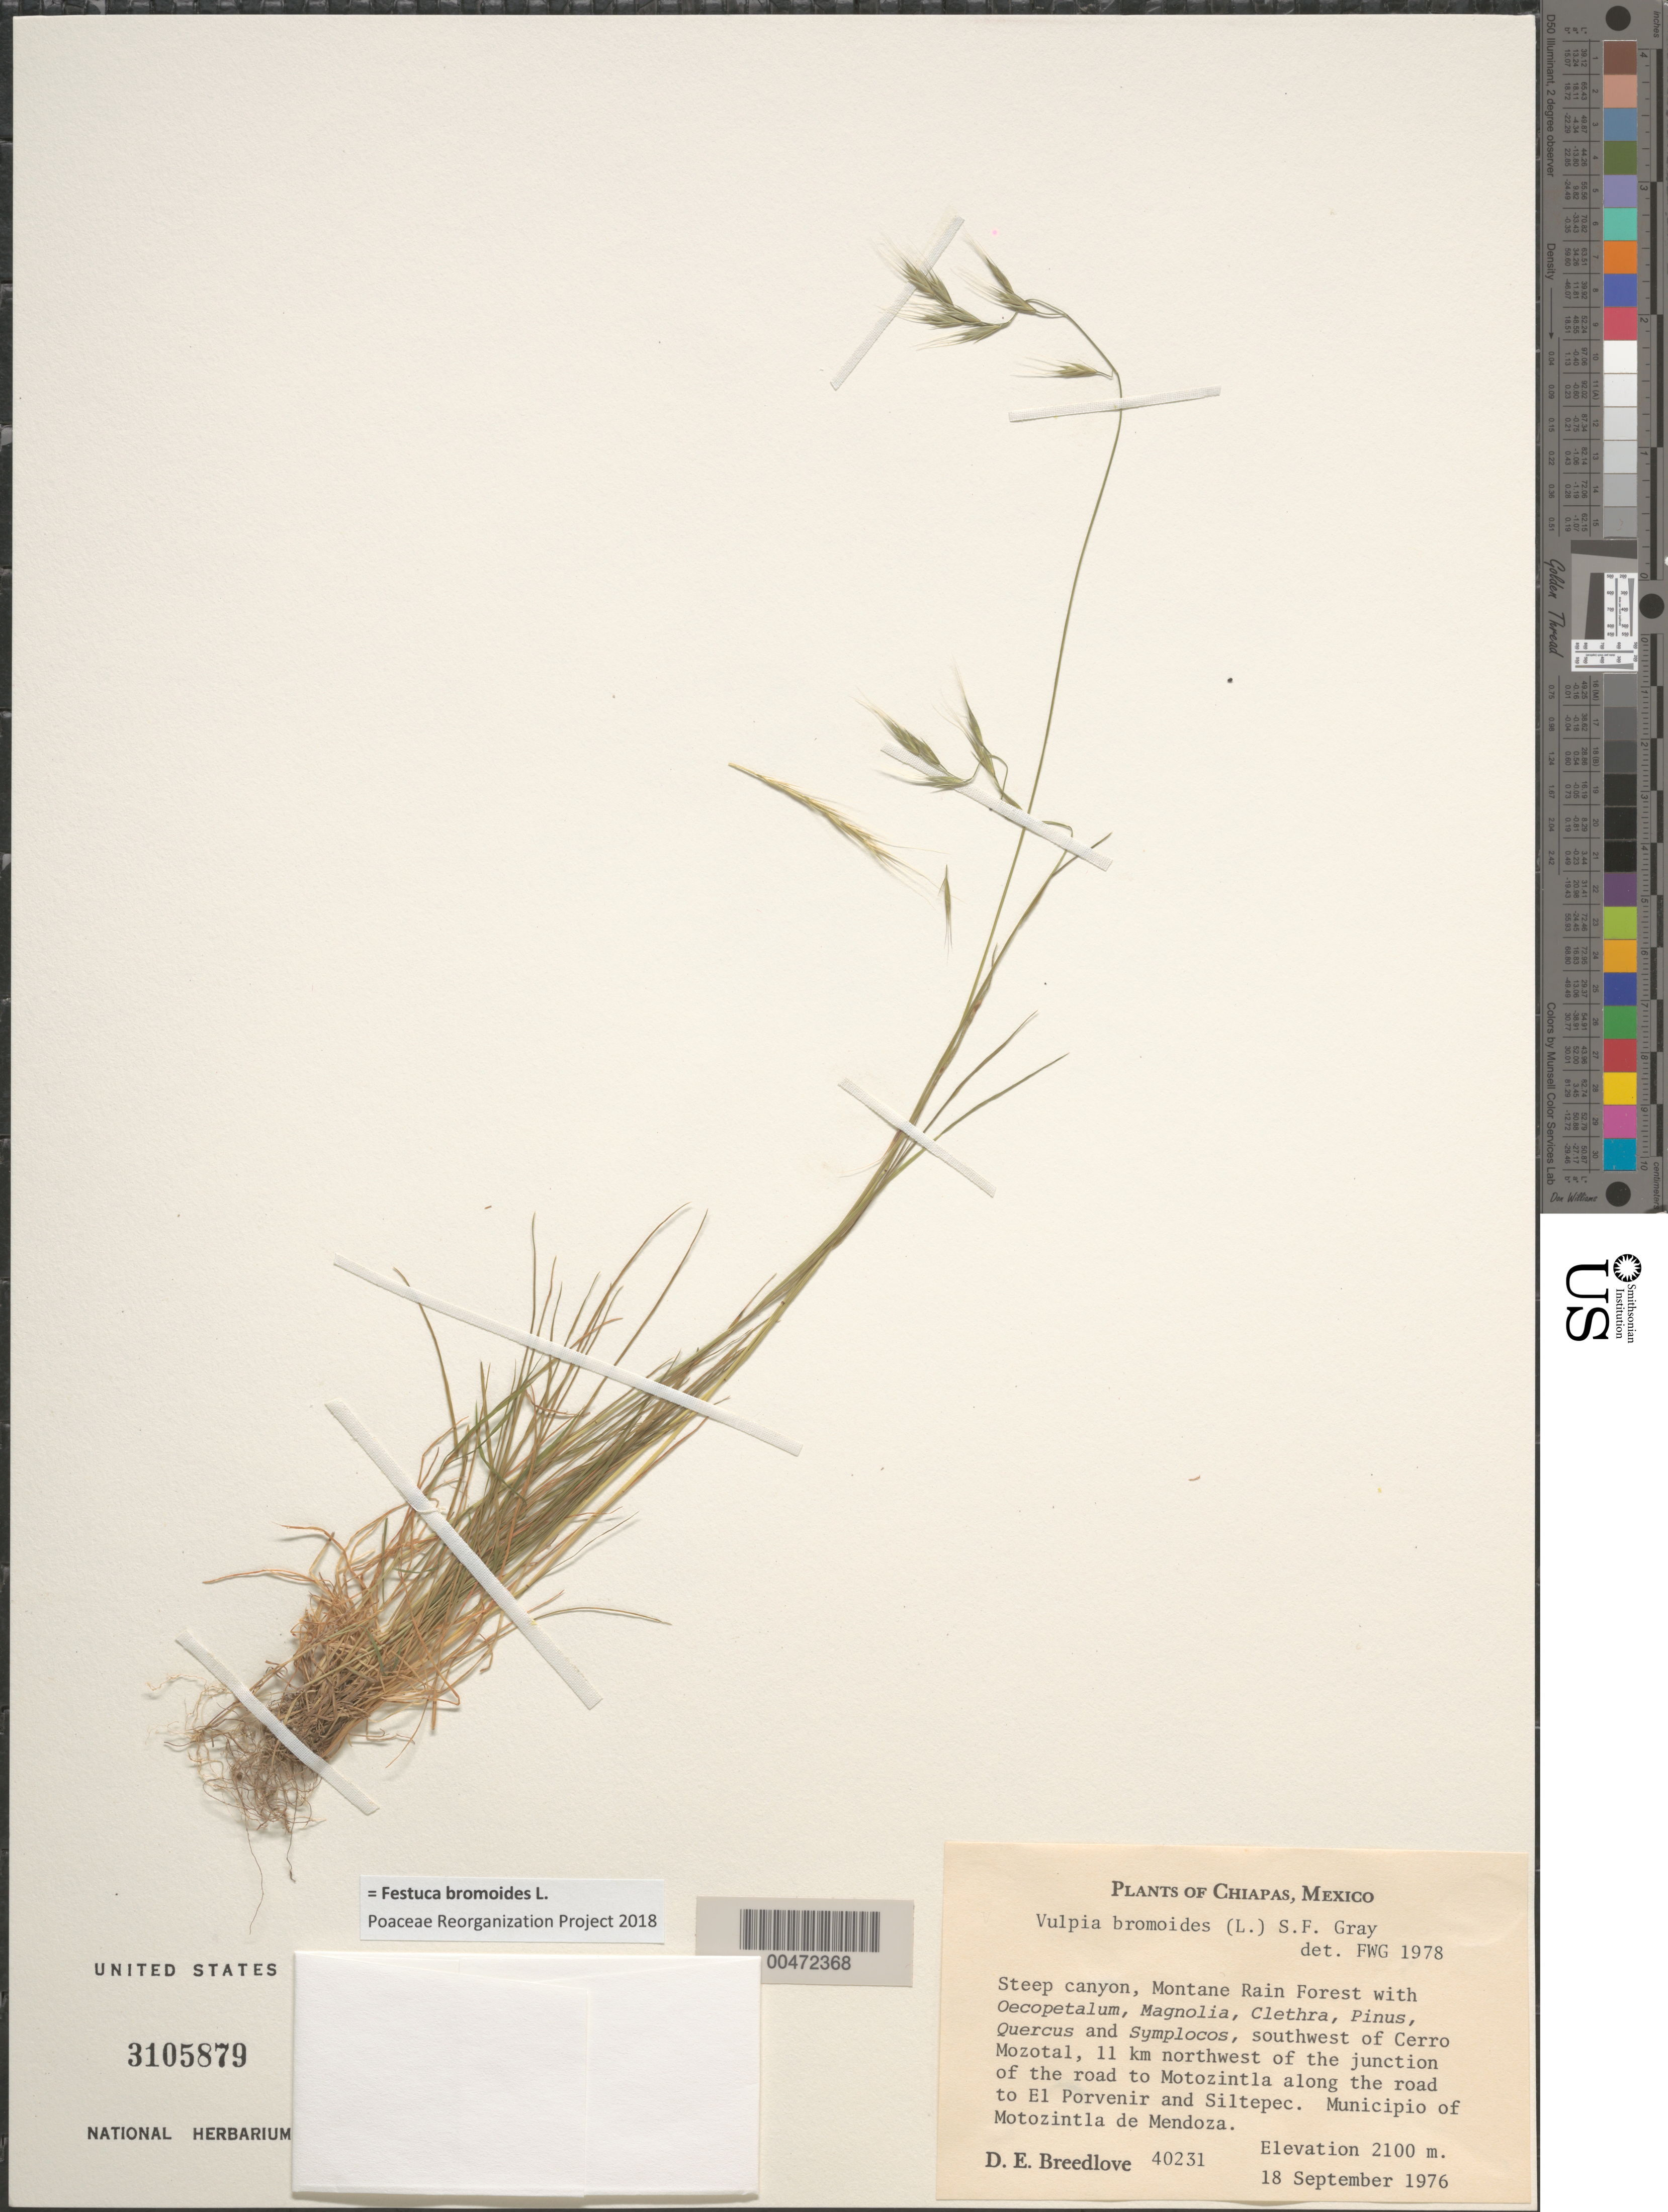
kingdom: Plantae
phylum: Tracheophyta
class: Liliopsida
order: Poales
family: Poaceae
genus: Festuca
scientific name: Festuca bromoides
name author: L.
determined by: Poaceae Reorganization Project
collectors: D. E. Breedlove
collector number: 40231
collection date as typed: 18 Sep 1976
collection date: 1976-09-18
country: Mexico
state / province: Chiapas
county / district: Motozintla de Mendoza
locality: SW of Cerro Mozotal, 11 km NW of the jct of rd to Motozintla along rd to El Porvenir & Siltepec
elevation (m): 2100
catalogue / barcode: US 3105879